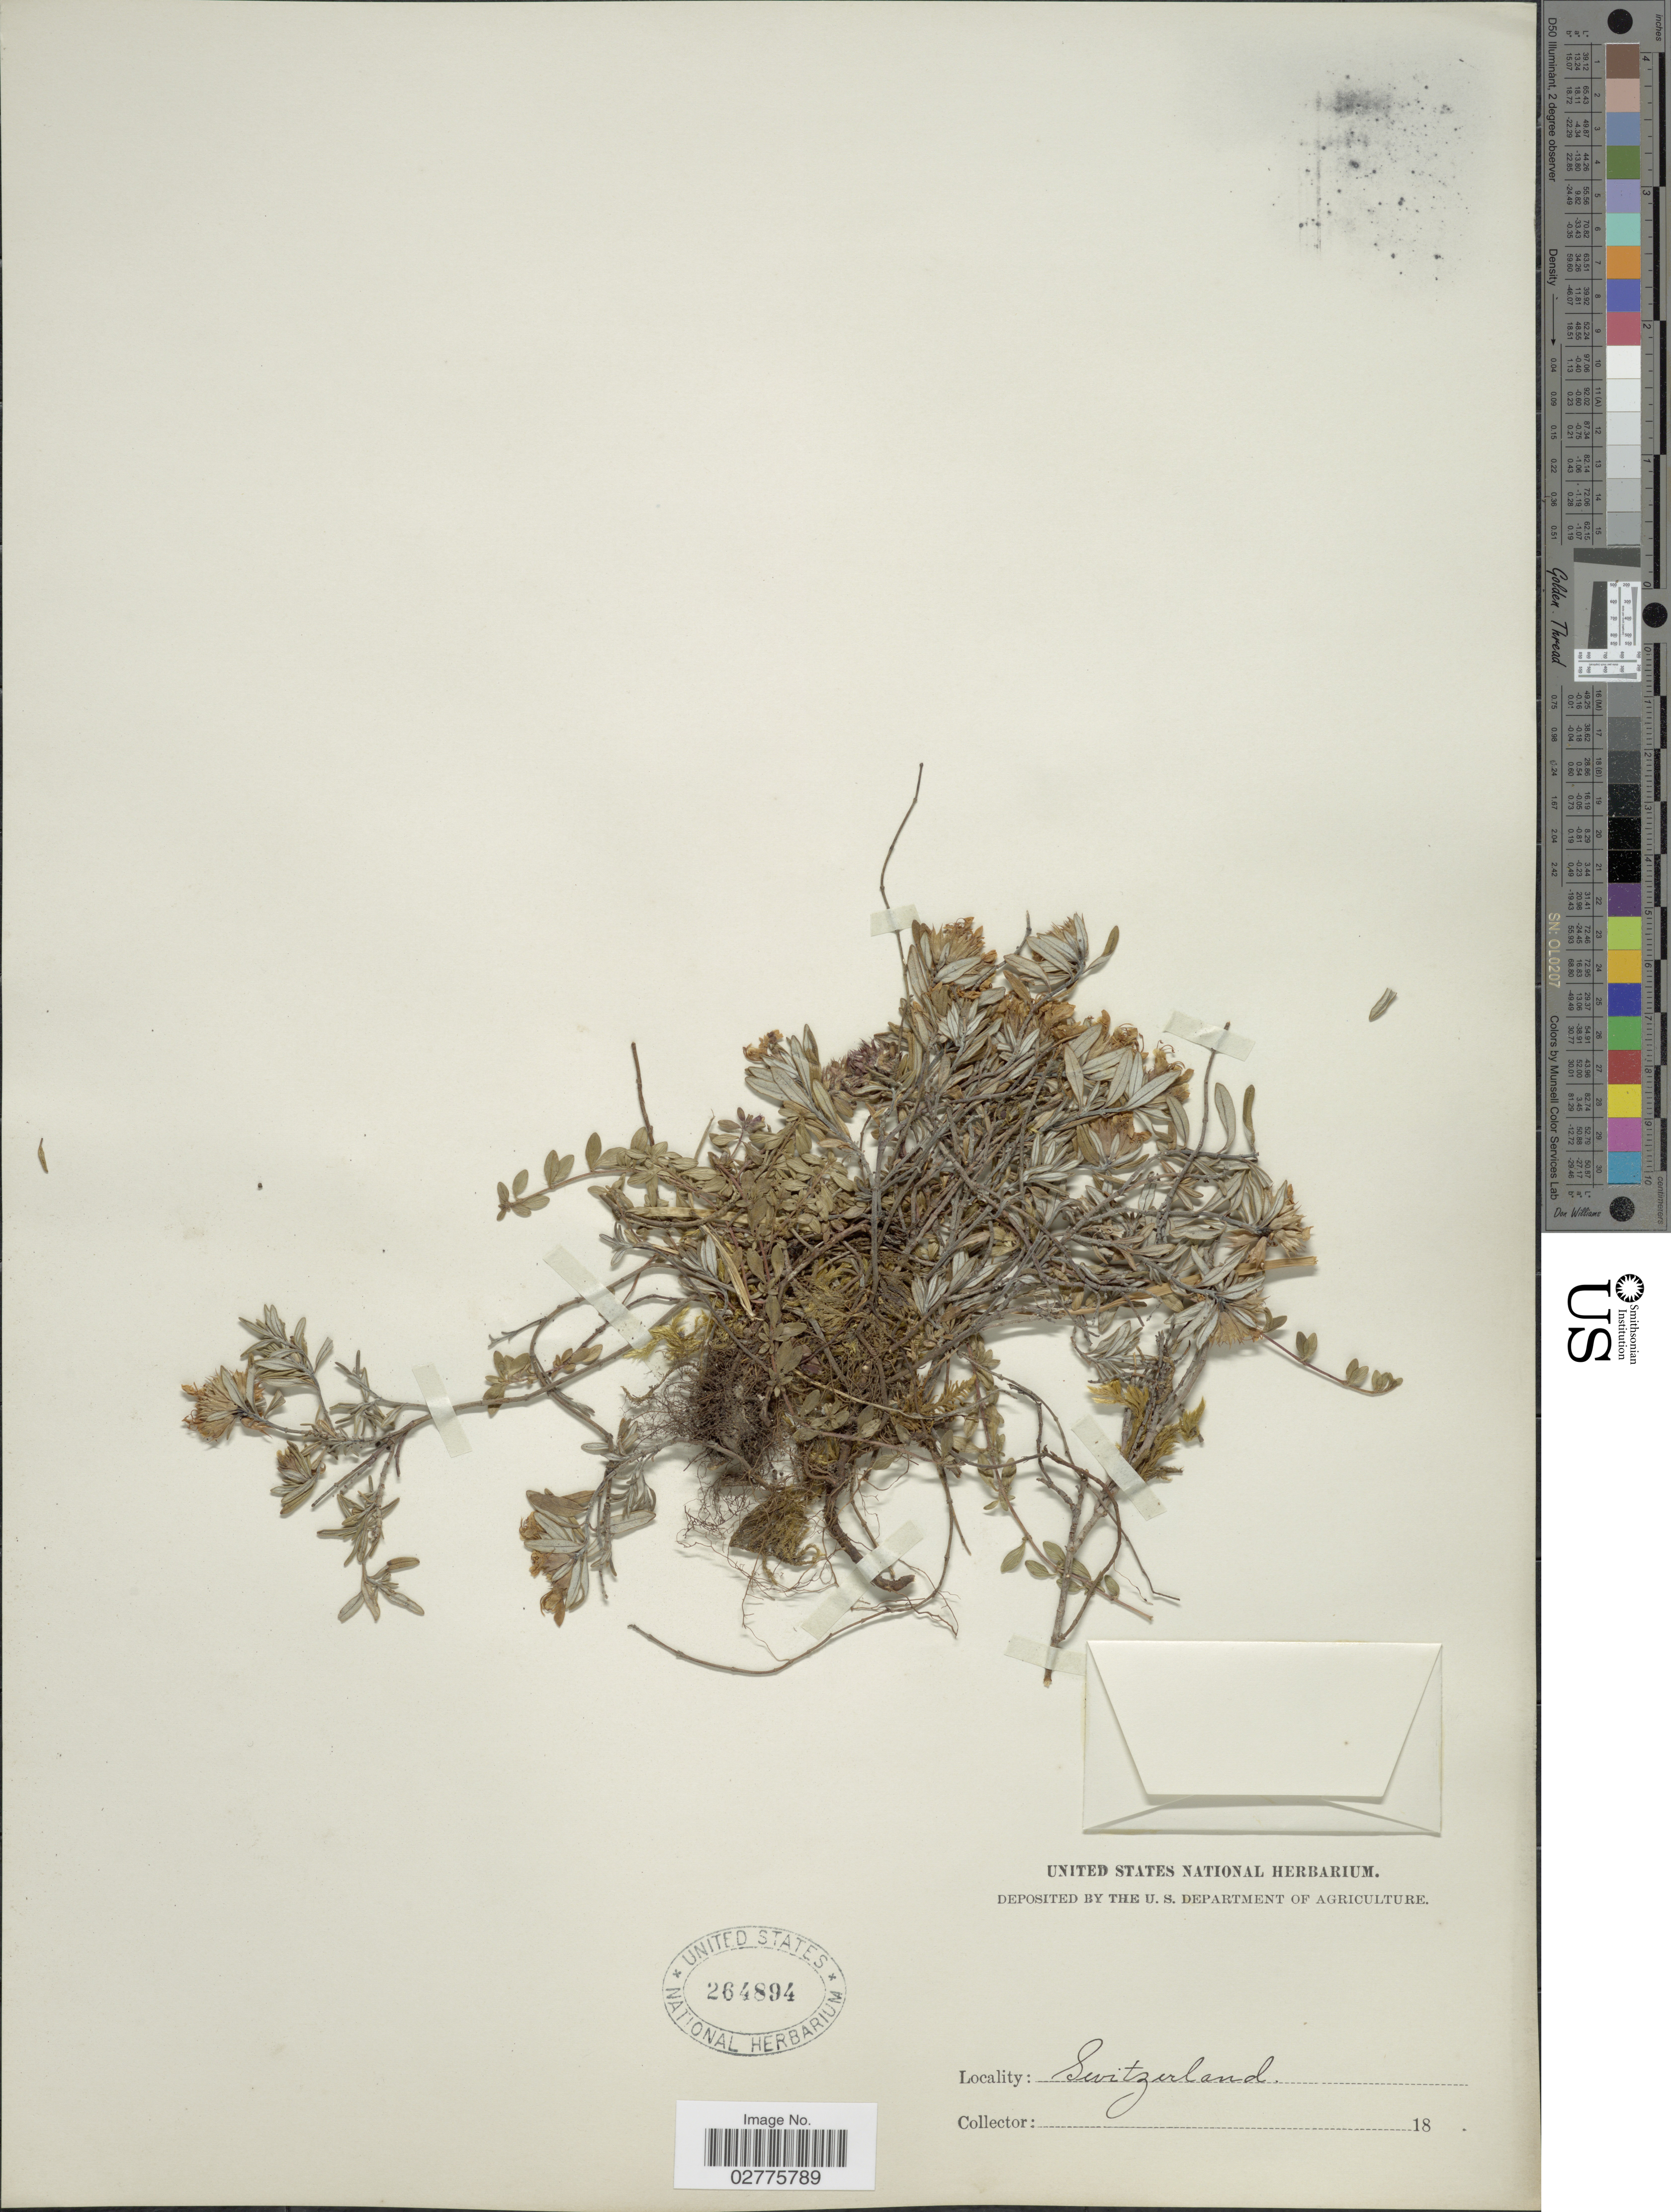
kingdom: Plantae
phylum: Tracheophyta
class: Magnoliopsida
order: Lamiales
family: Lamiaceae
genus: Teucrium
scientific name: Teucrium montanum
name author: L.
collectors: ex herb. United States National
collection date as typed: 18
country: Switzerland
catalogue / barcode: US 264894